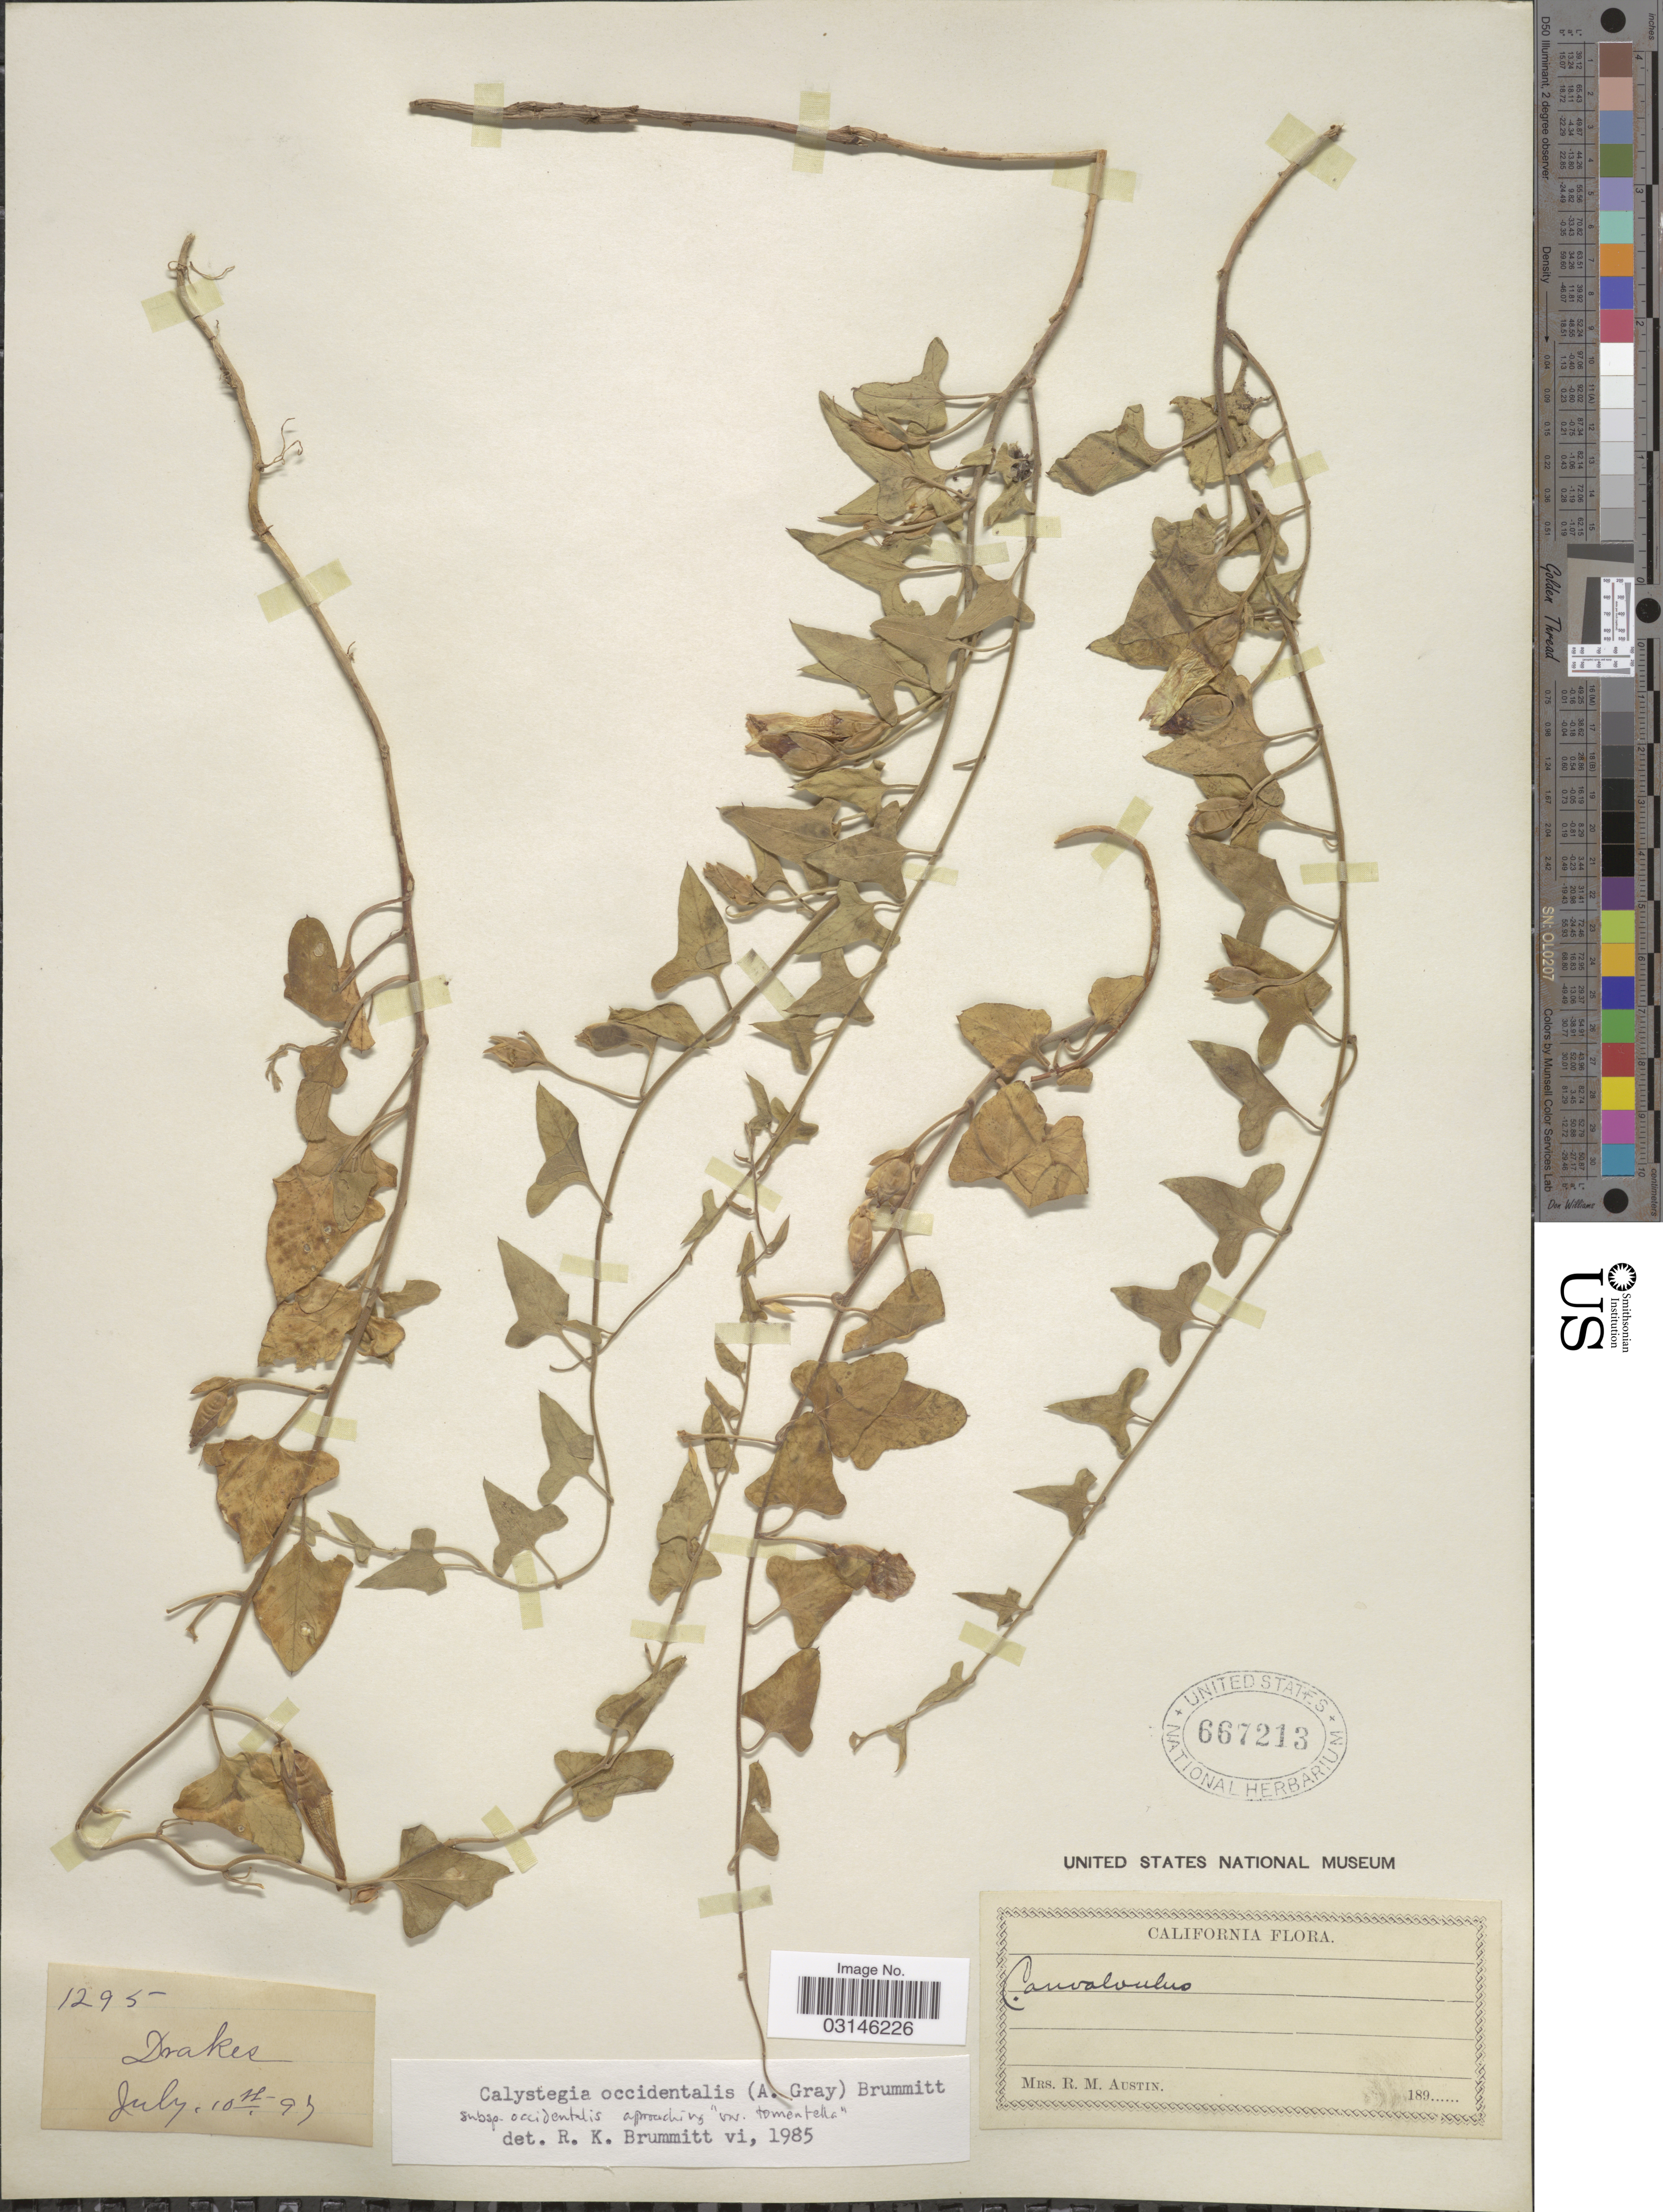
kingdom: Plantae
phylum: Tracheophyta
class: Magnoliopsida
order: Solanales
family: Convolvulaceae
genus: Calystegia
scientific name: Calystegia occidentalis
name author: (A. Gray) Brummitt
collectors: R. Austin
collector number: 1295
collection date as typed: Transcribed d/m/y: 10/7/97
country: United States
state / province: California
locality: Drakes.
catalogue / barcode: US 667213